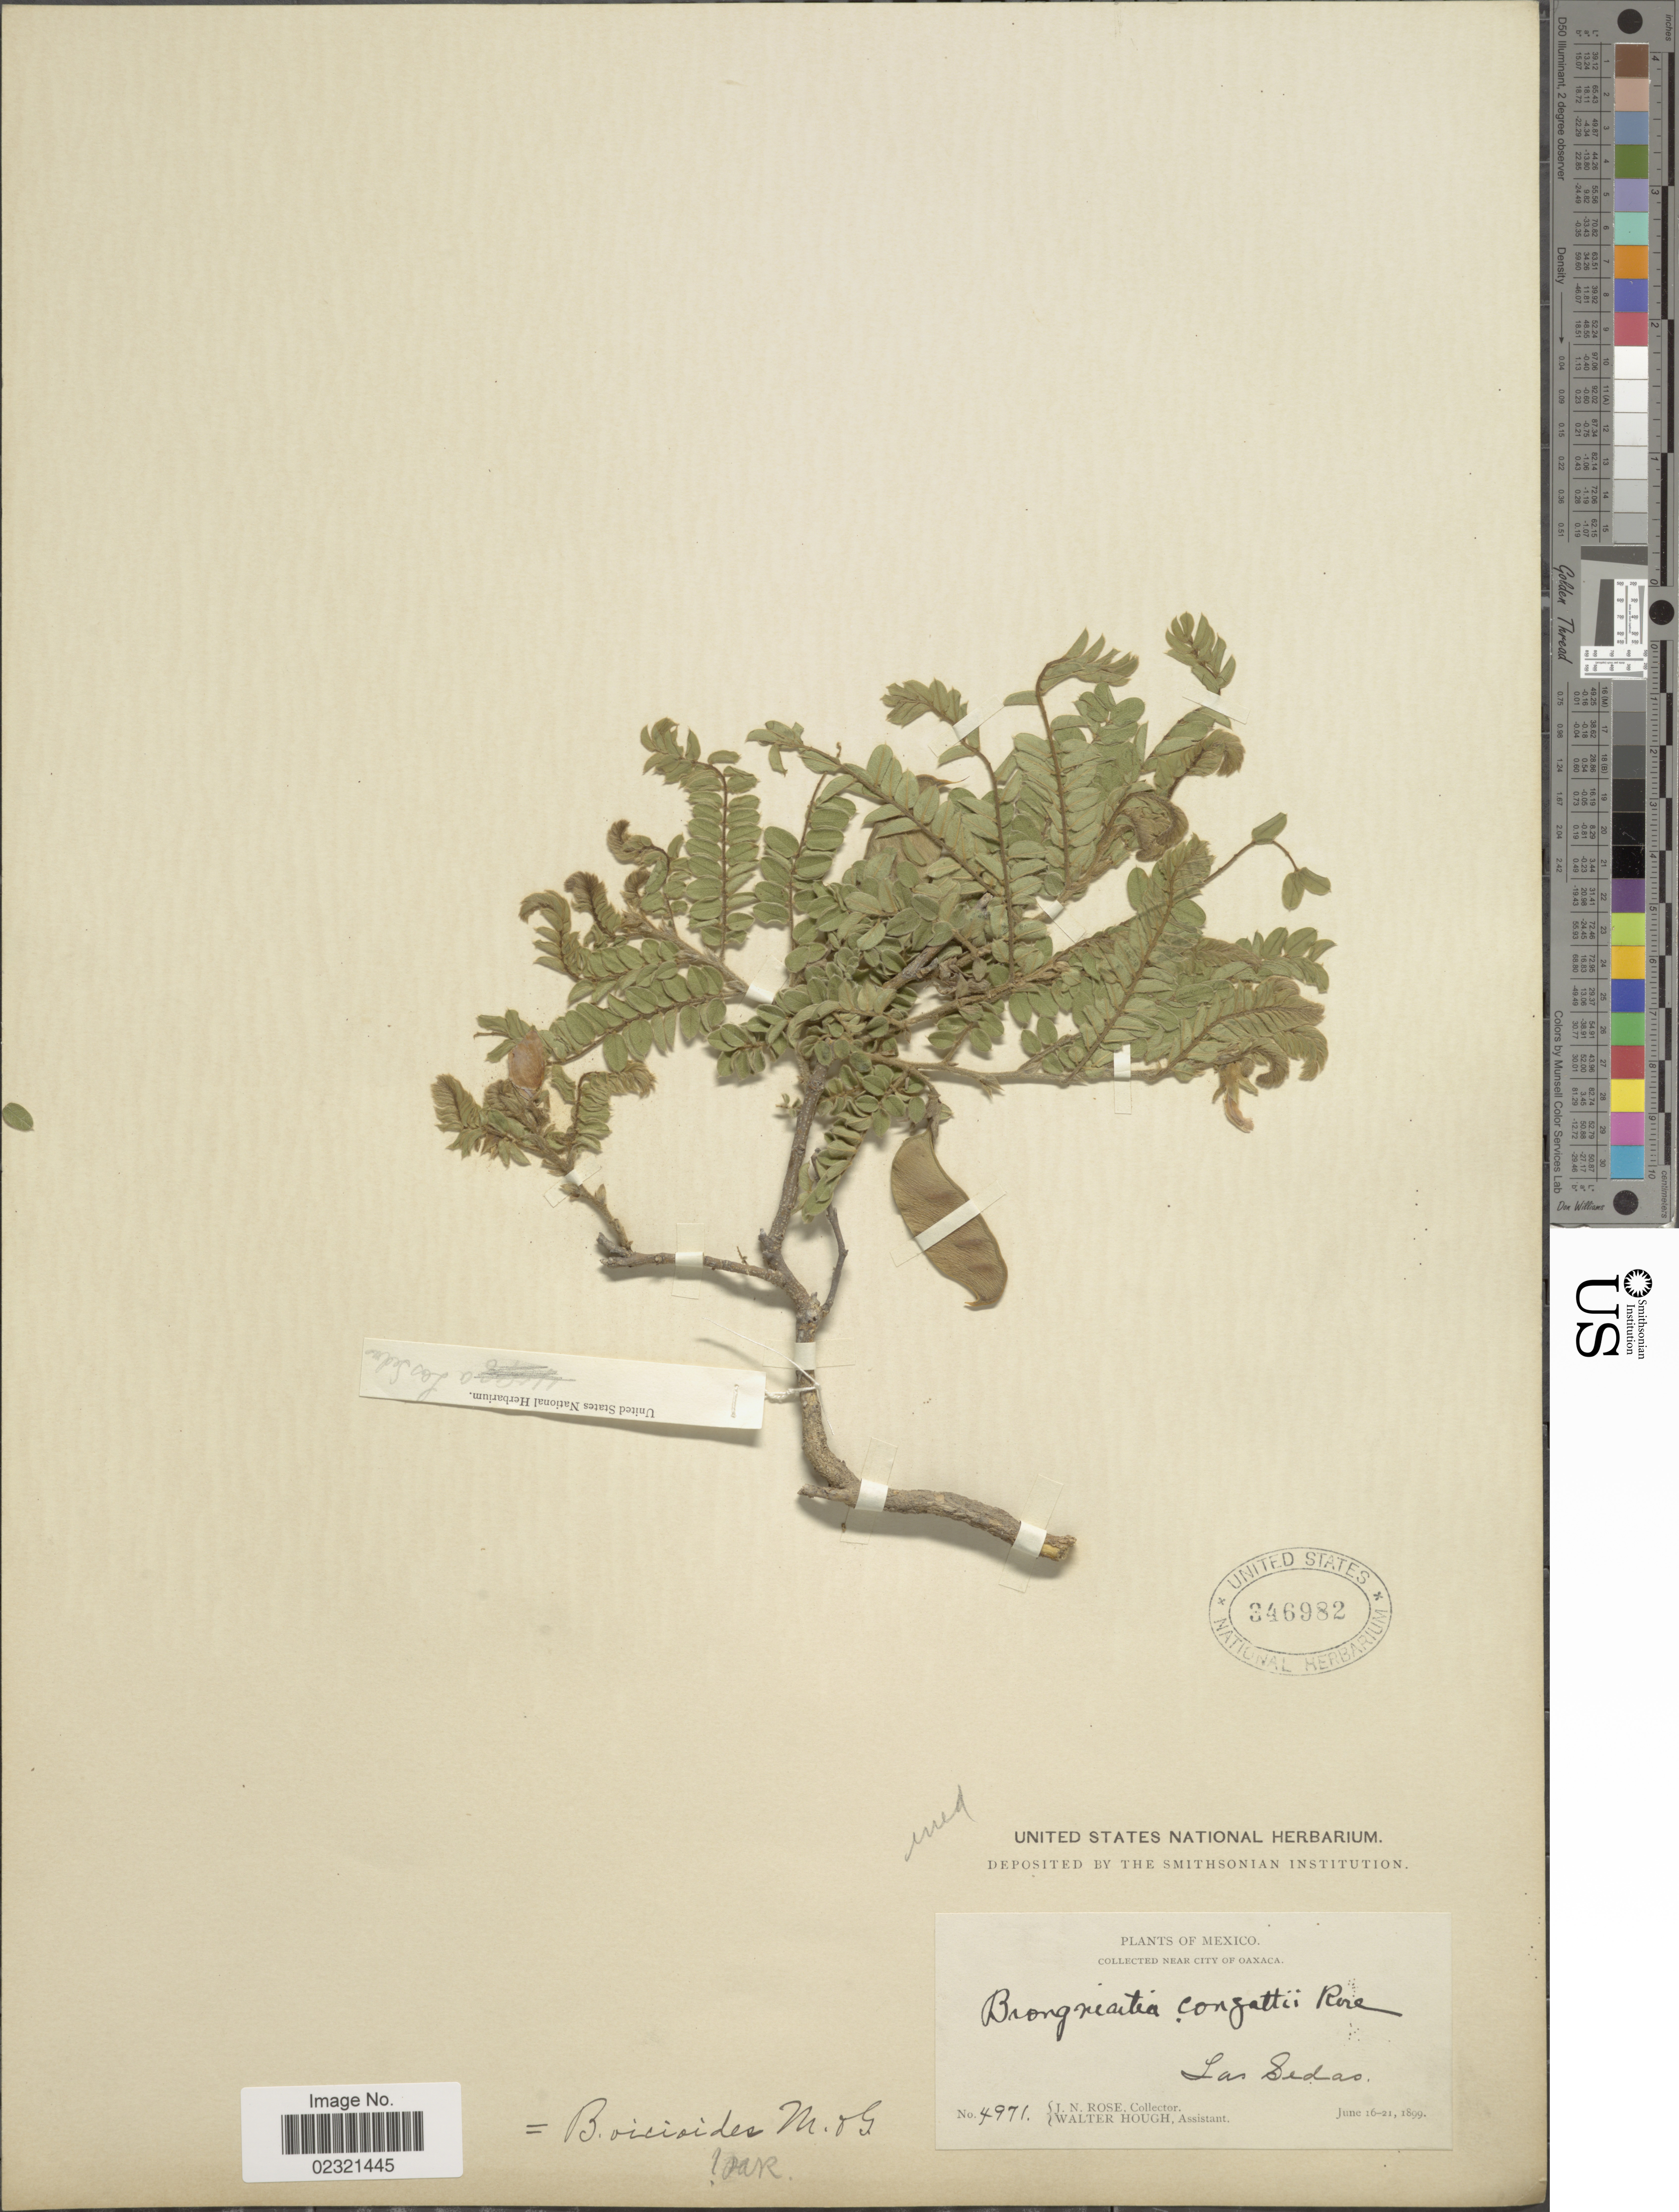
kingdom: Plantae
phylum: Tracheophyta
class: Magnoliopsida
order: Fabales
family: Fabaceae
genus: Brongniartia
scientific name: Brongniartia vicioides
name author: M. Martens & Galeotti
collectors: J. N. Rose & W. Hough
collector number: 4971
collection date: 1899-06-16/1899-06-21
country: Mexico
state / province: Oaxaca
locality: Near city of Oaxaca. Las Sedas.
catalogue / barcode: US 346982